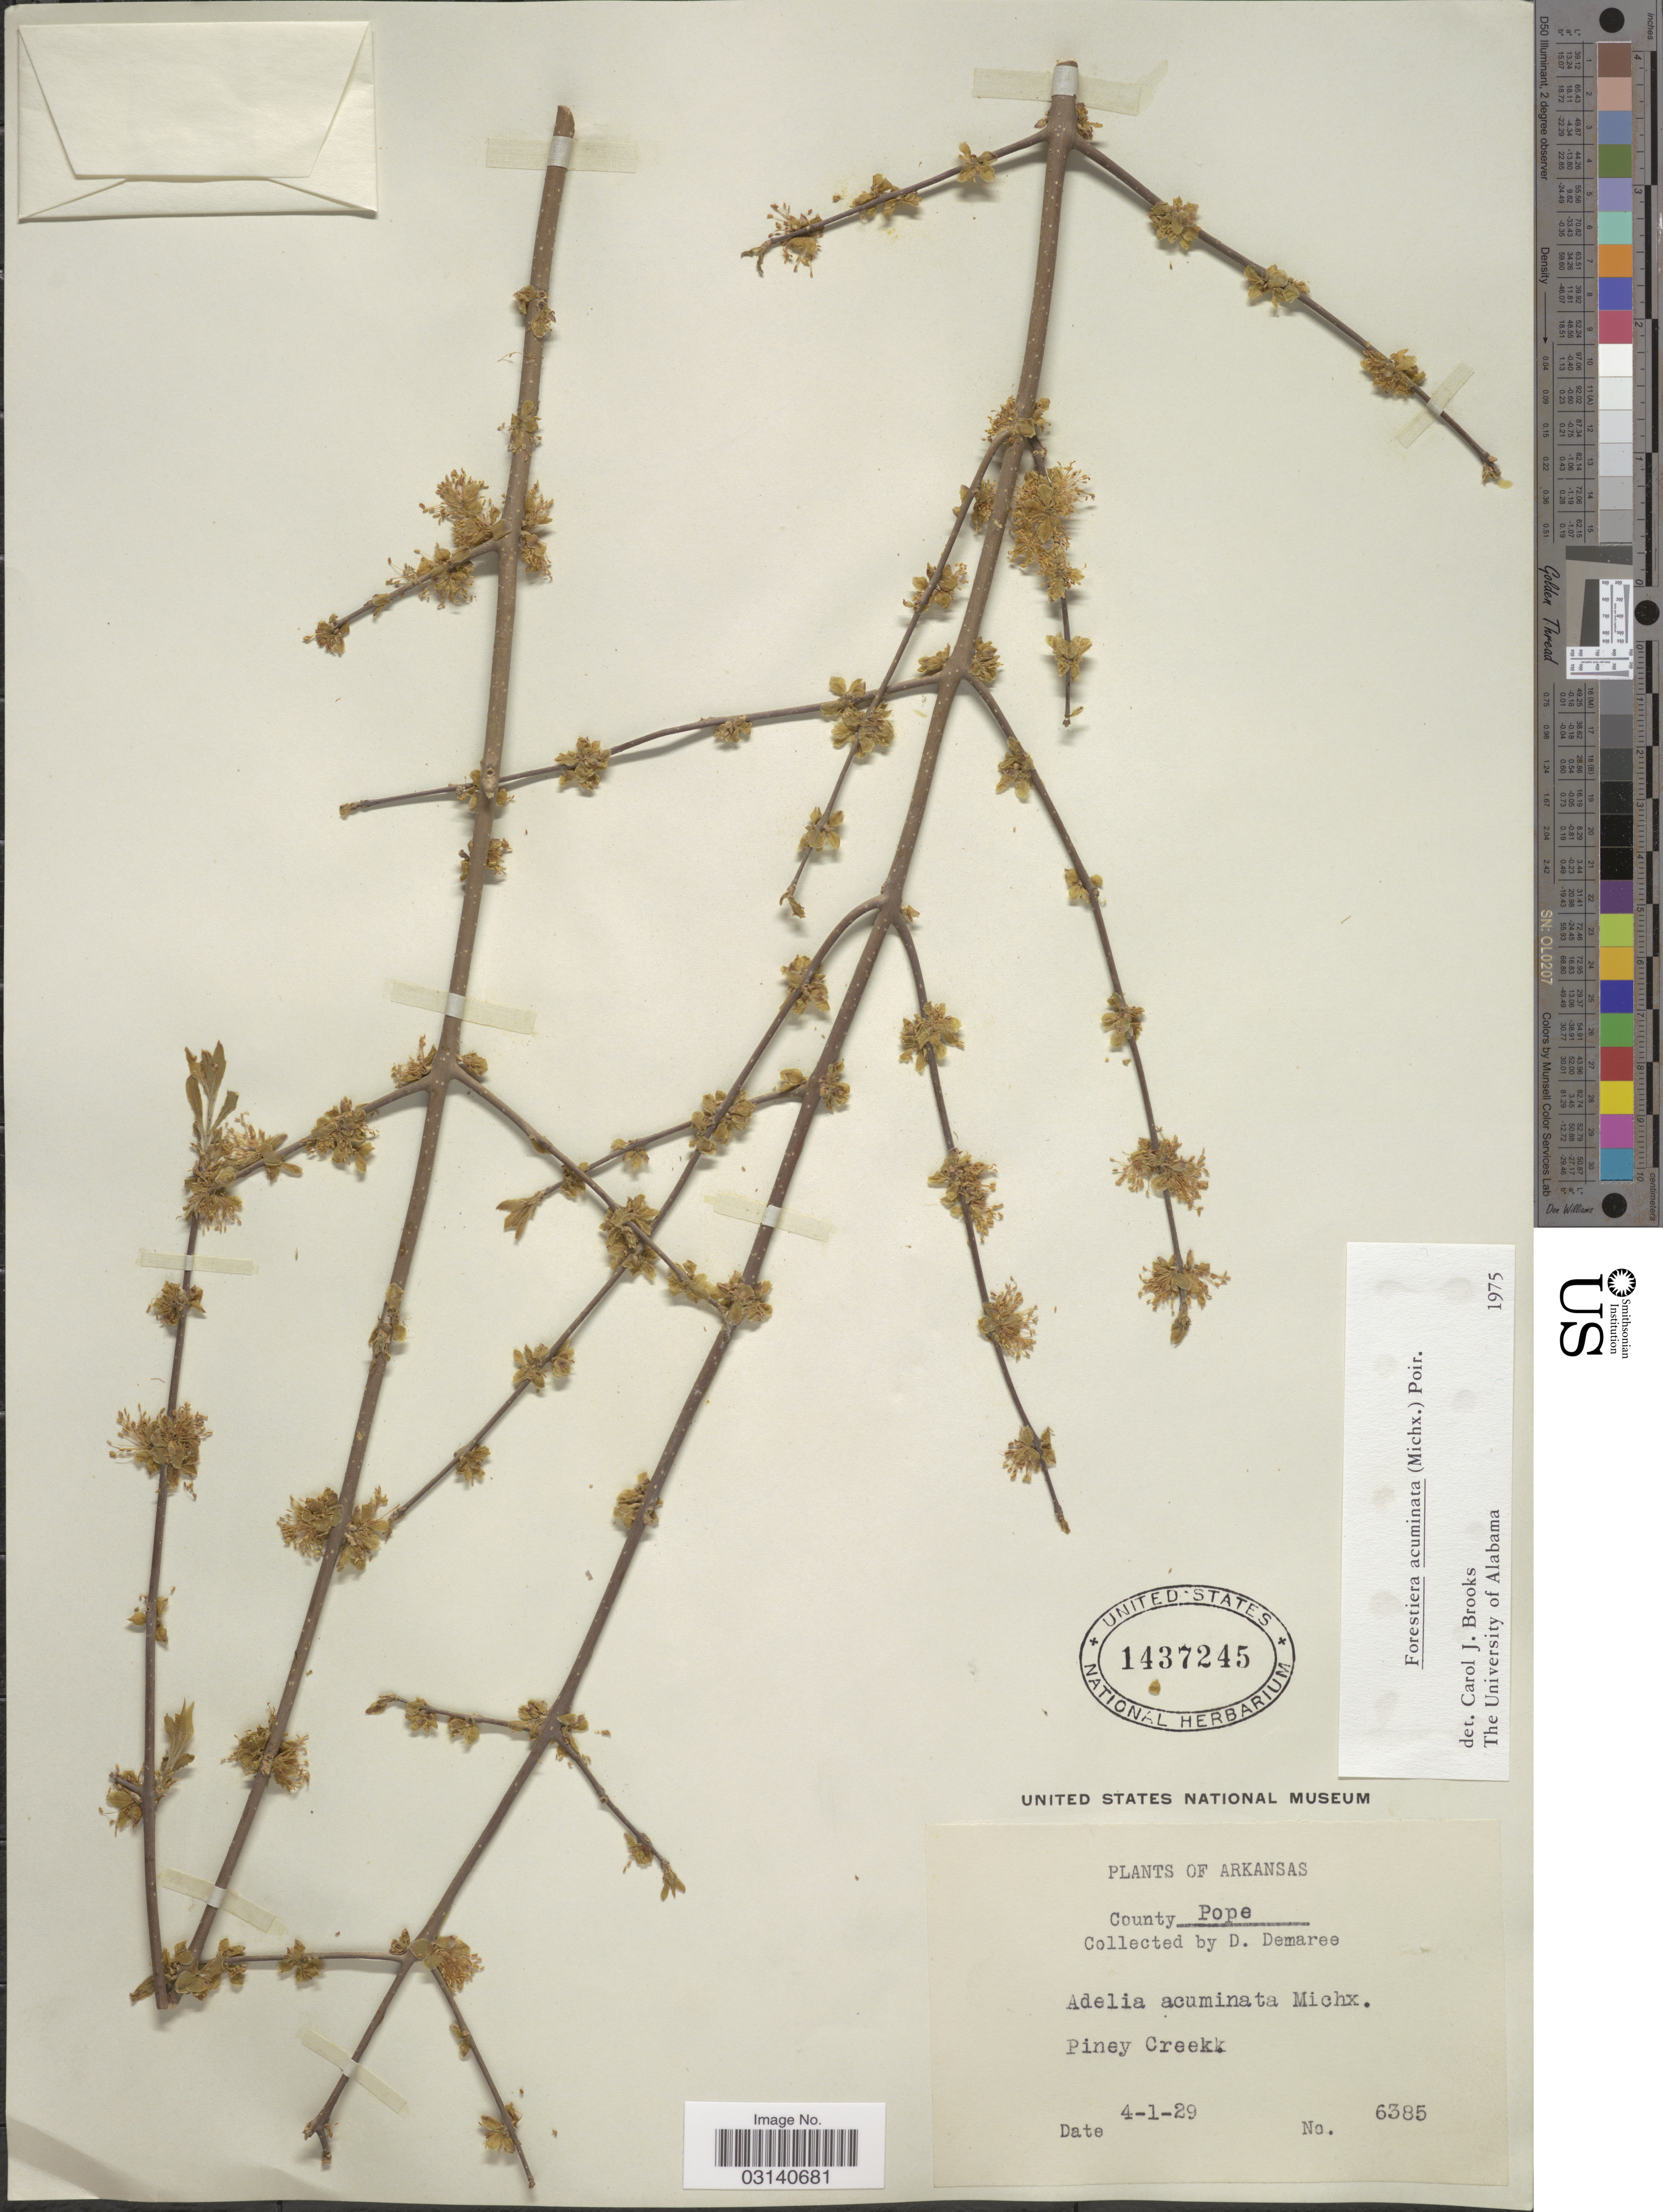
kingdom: Plantae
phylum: Tracheophyta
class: Magnoliopsida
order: Lamiales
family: Oleaceae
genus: Forestiera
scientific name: Forestiera acuminata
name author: (Michx.) Poir.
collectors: D. Demaree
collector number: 6385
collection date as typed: Transcribed d/m/y: 1/4/29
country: United States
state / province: Arkansas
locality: County Pope, Piney Creek.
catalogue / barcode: US 1437245